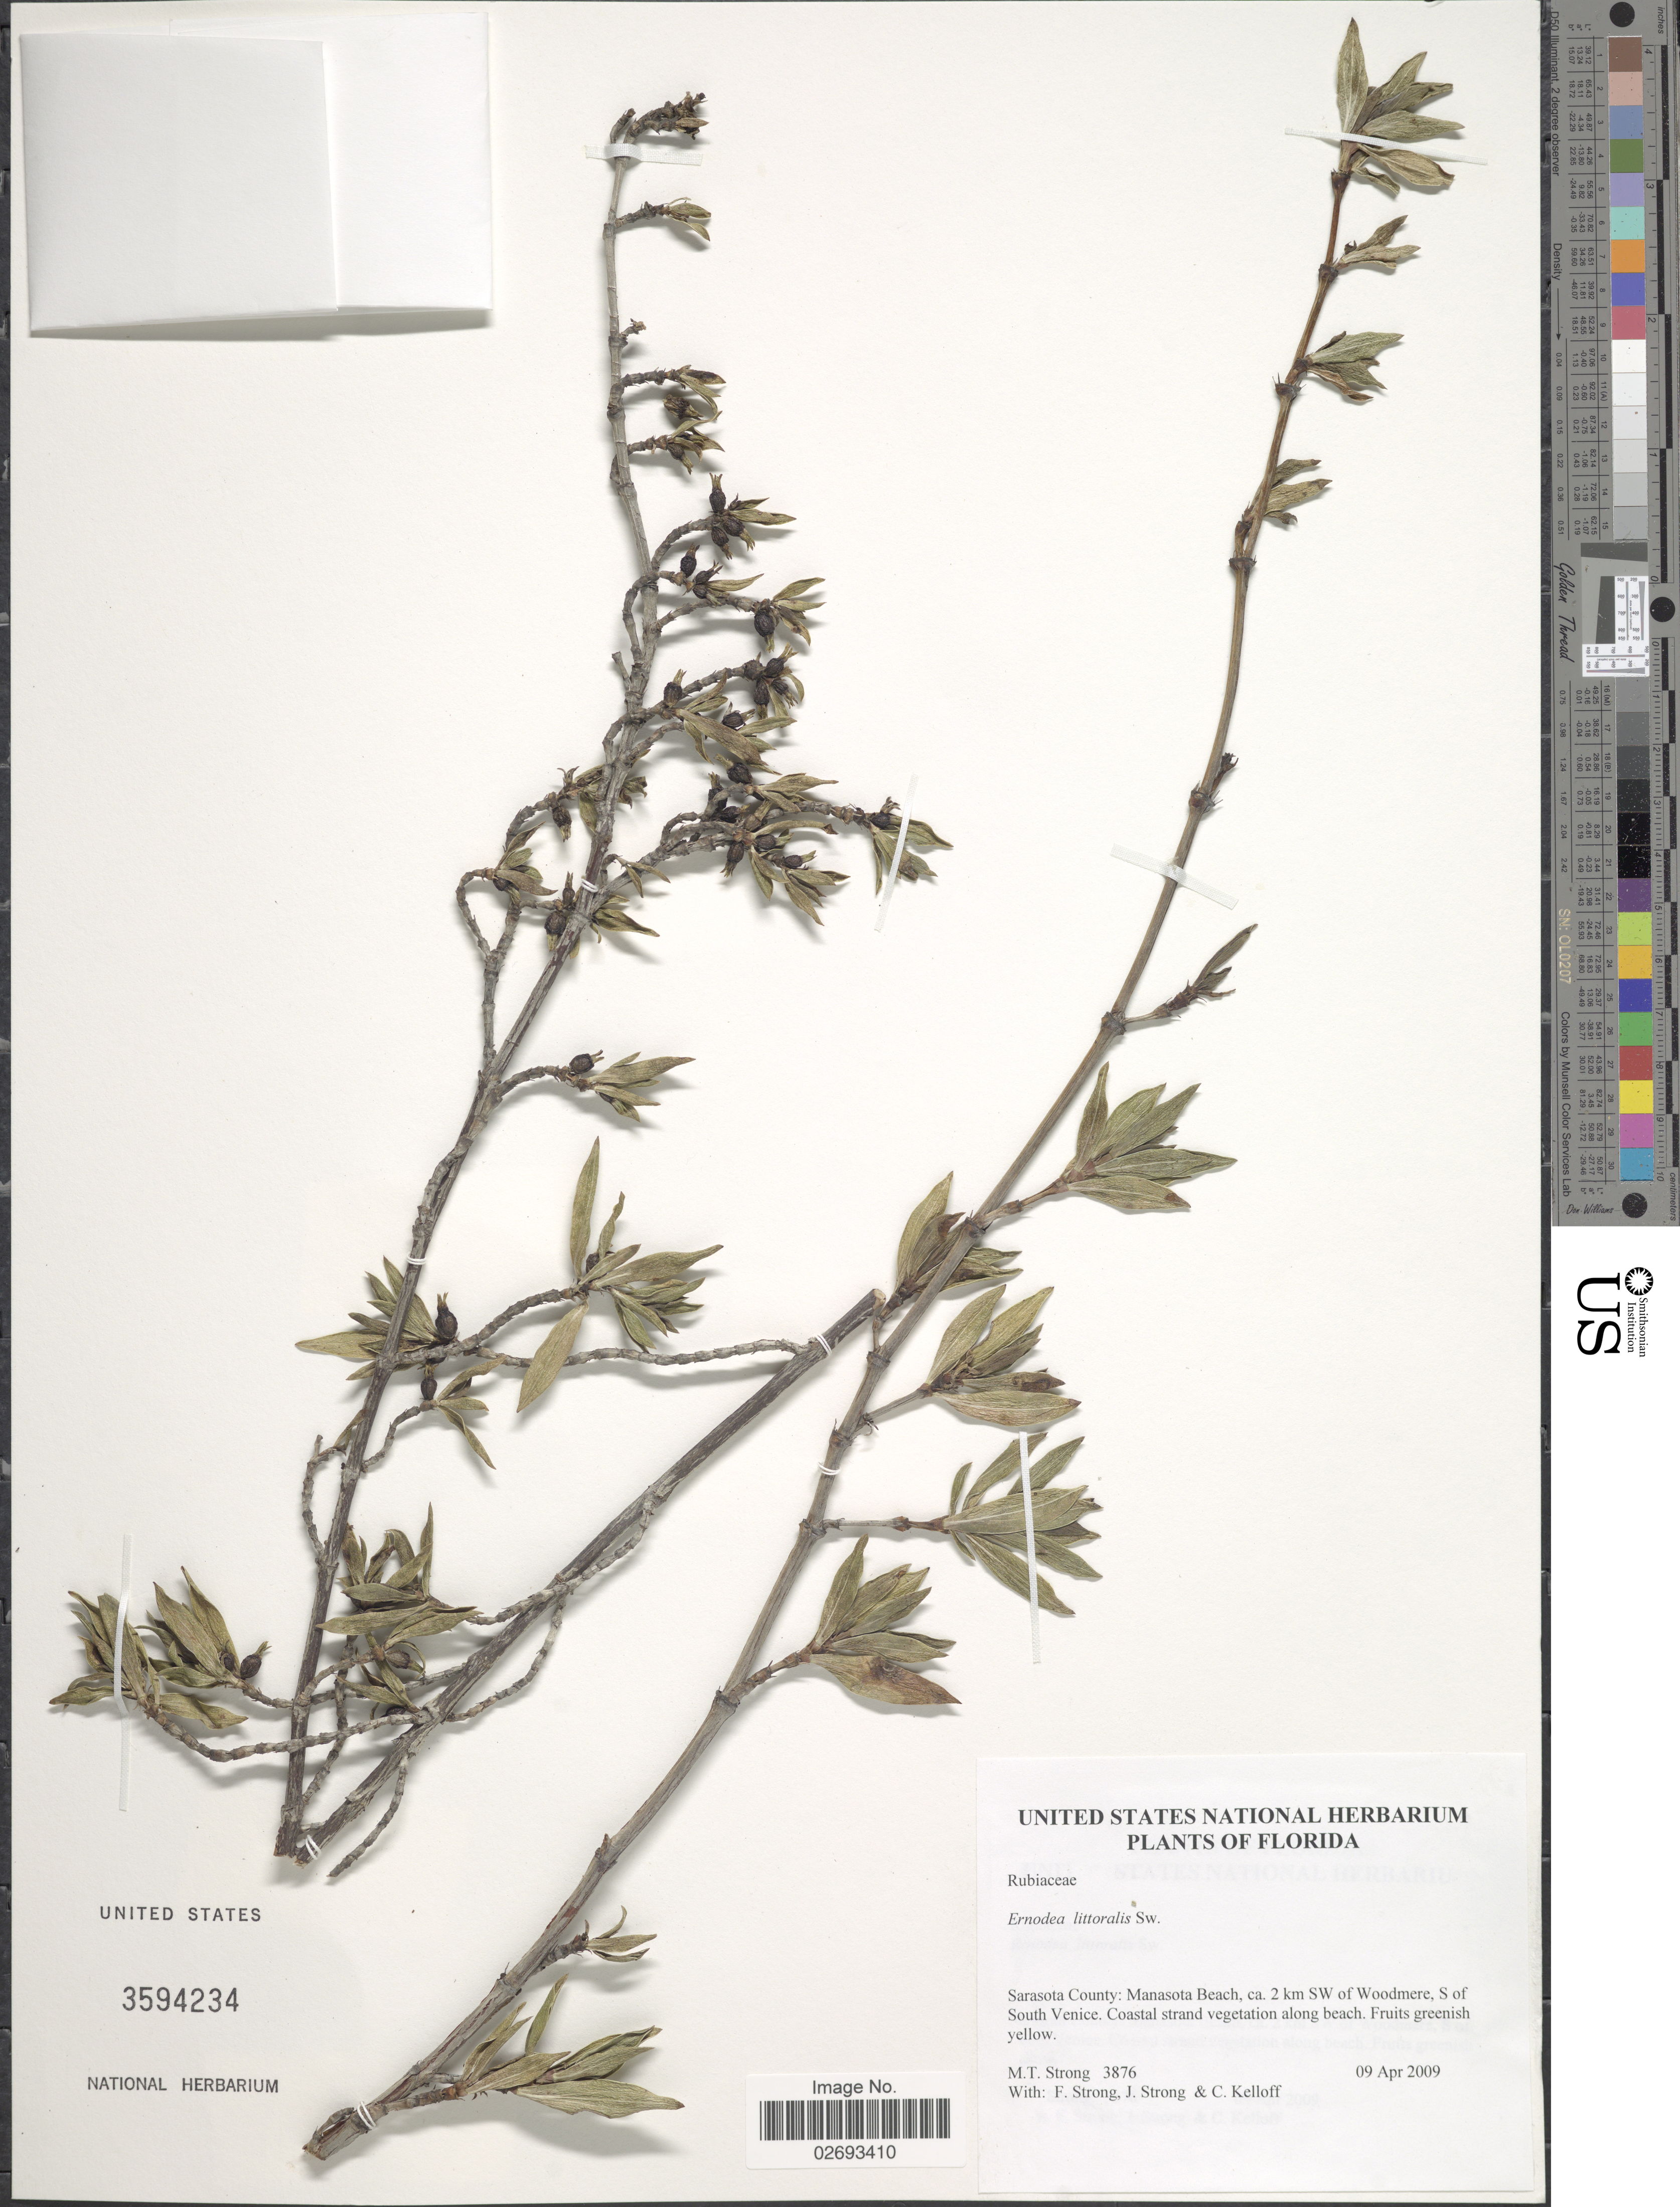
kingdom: Plantae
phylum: Tracheophyta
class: Magnoliopsida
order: Gentianales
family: Rubiaceae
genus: Ernodea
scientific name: Ernodea littoralis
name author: Sw.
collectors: M. T. Strong, F. Strong, J. Strong & C. Kellof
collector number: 3876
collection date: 2009-04-09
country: United States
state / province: Florida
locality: Sarasota County: Manasota Beach, ca. 2 km SW of Woodmere, S of South Venice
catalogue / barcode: US 3594234